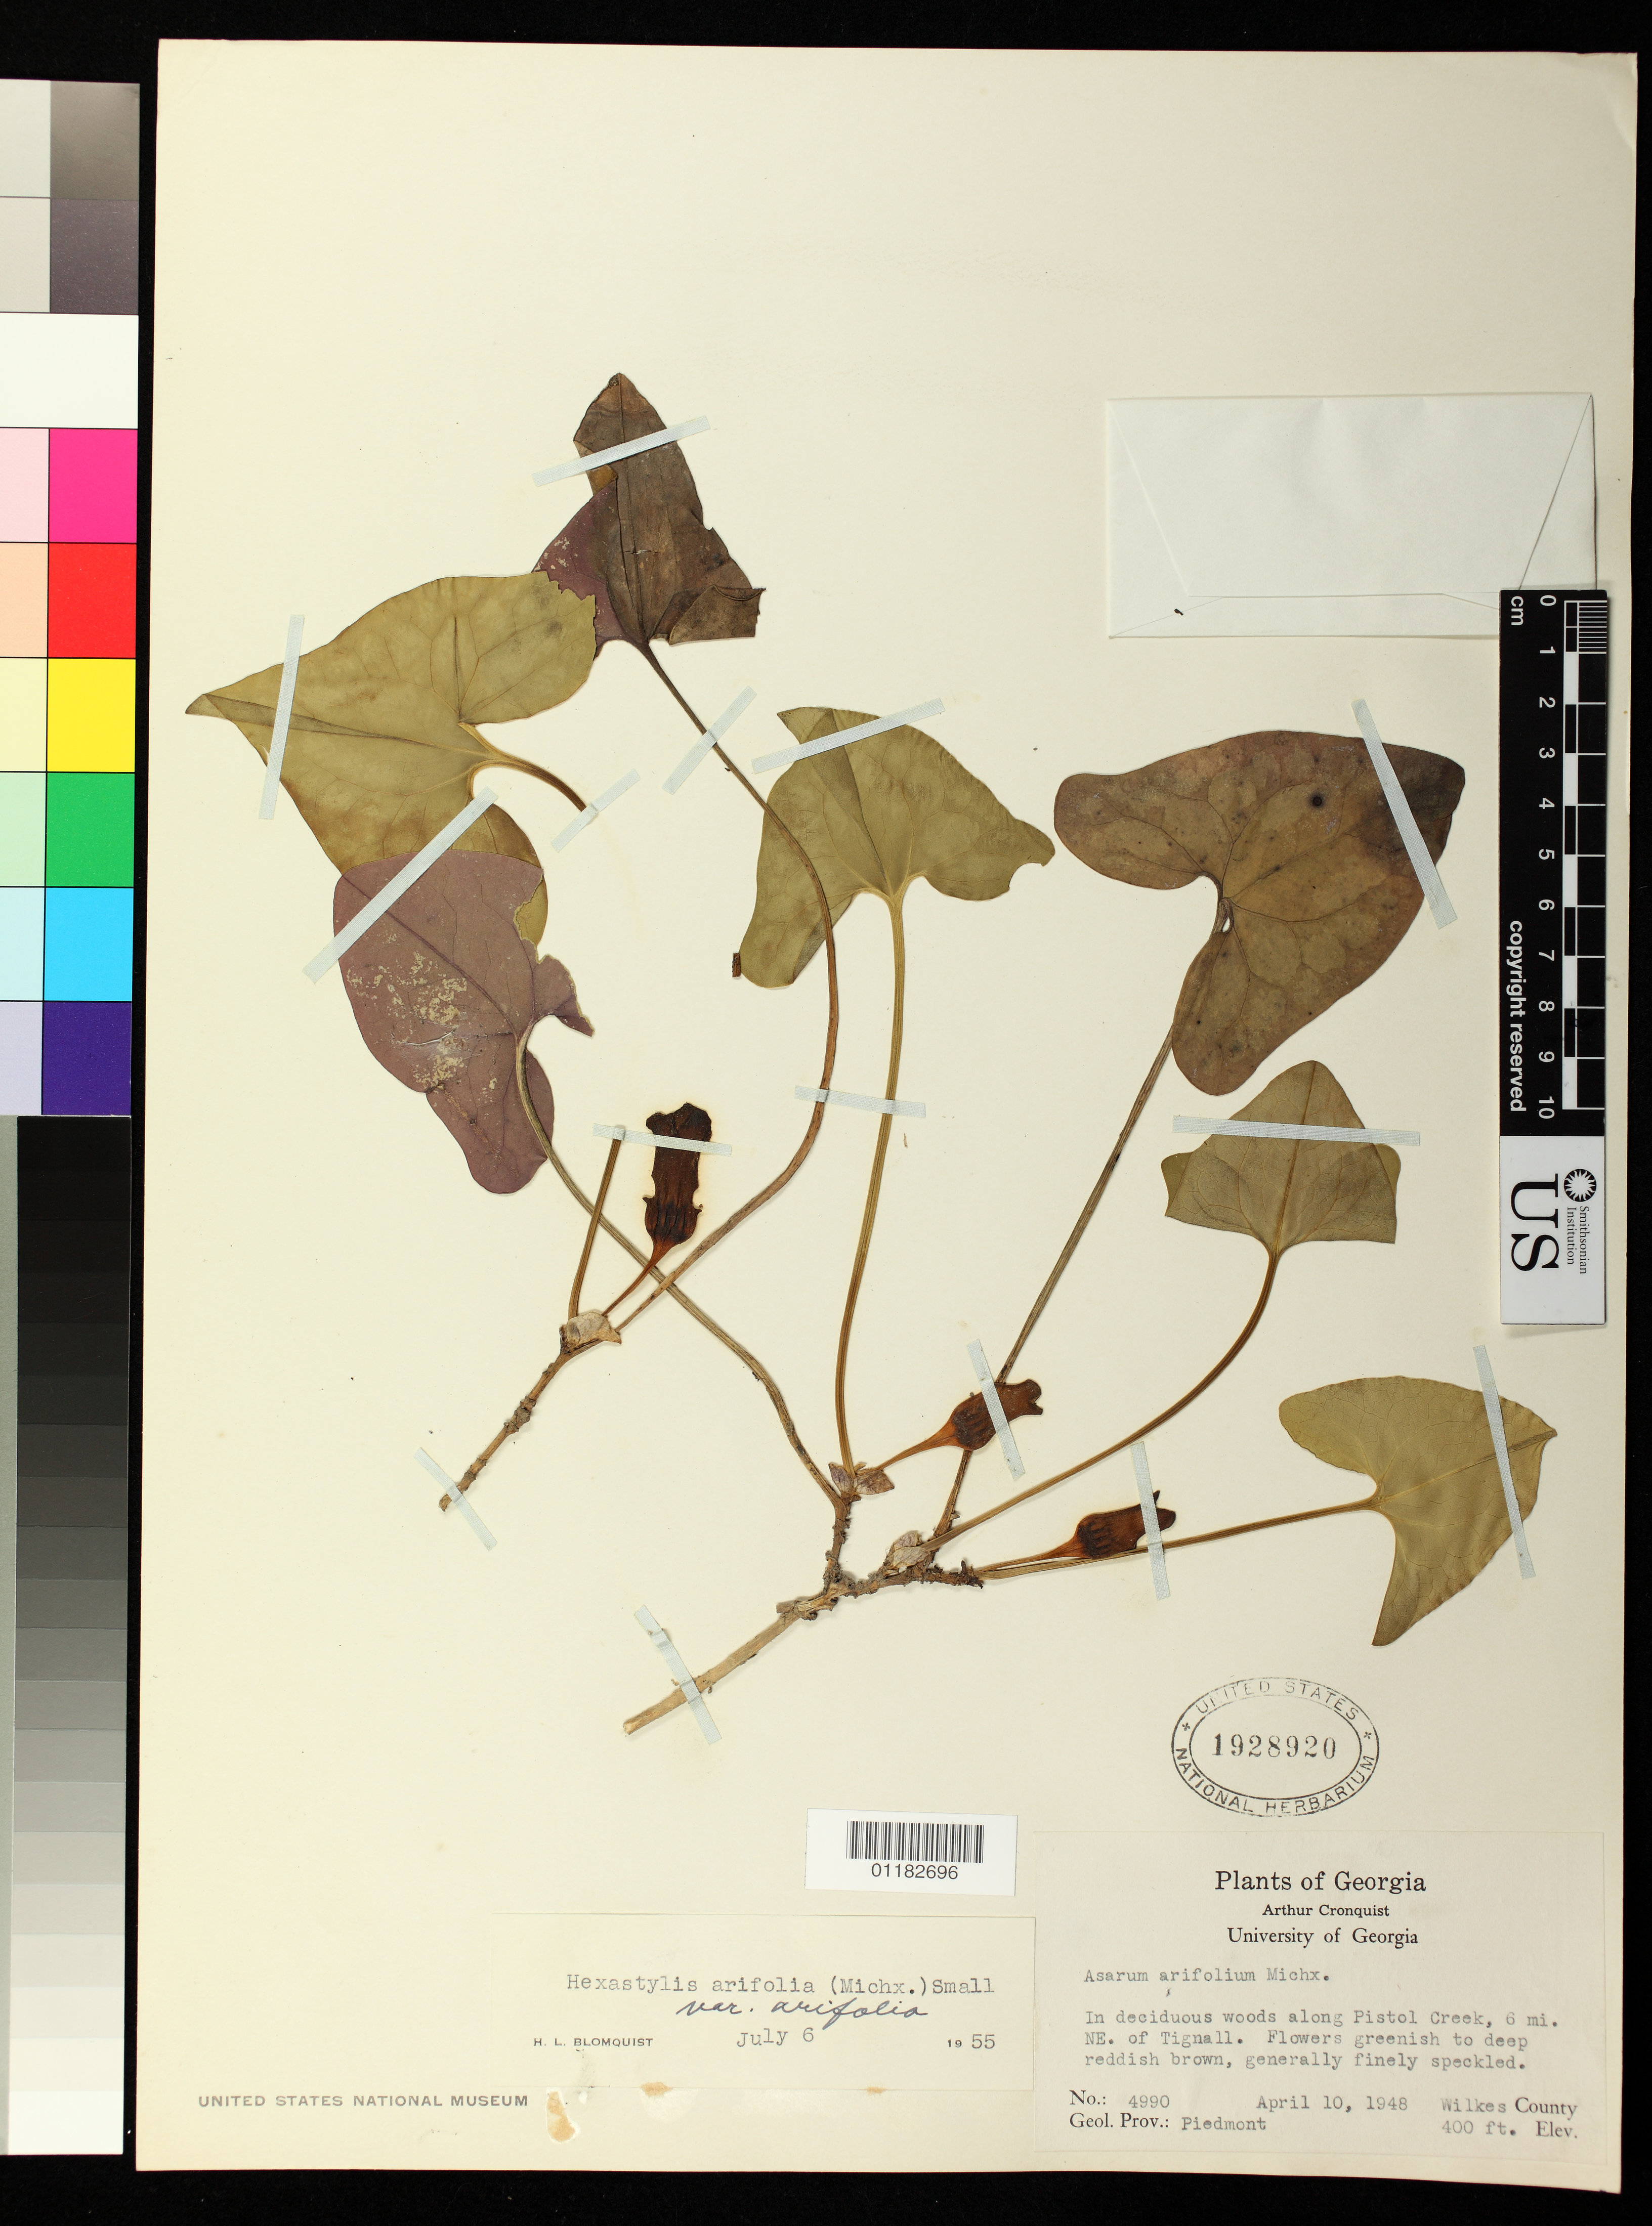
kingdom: Plantae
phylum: Tracheophyta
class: Magnoliopsida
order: Piperales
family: Aristolochiaceae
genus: Hexastylis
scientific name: Hexastylis arifolia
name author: (Michx.) Small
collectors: A. J. Cronquist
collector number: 4990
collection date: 1948-04-10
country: United States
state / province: Georgia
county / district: Wilkes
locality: Wilkes Co. 6 miles NE of Tignall along Pistol Creek.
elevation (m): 122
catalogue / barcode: US 1928920